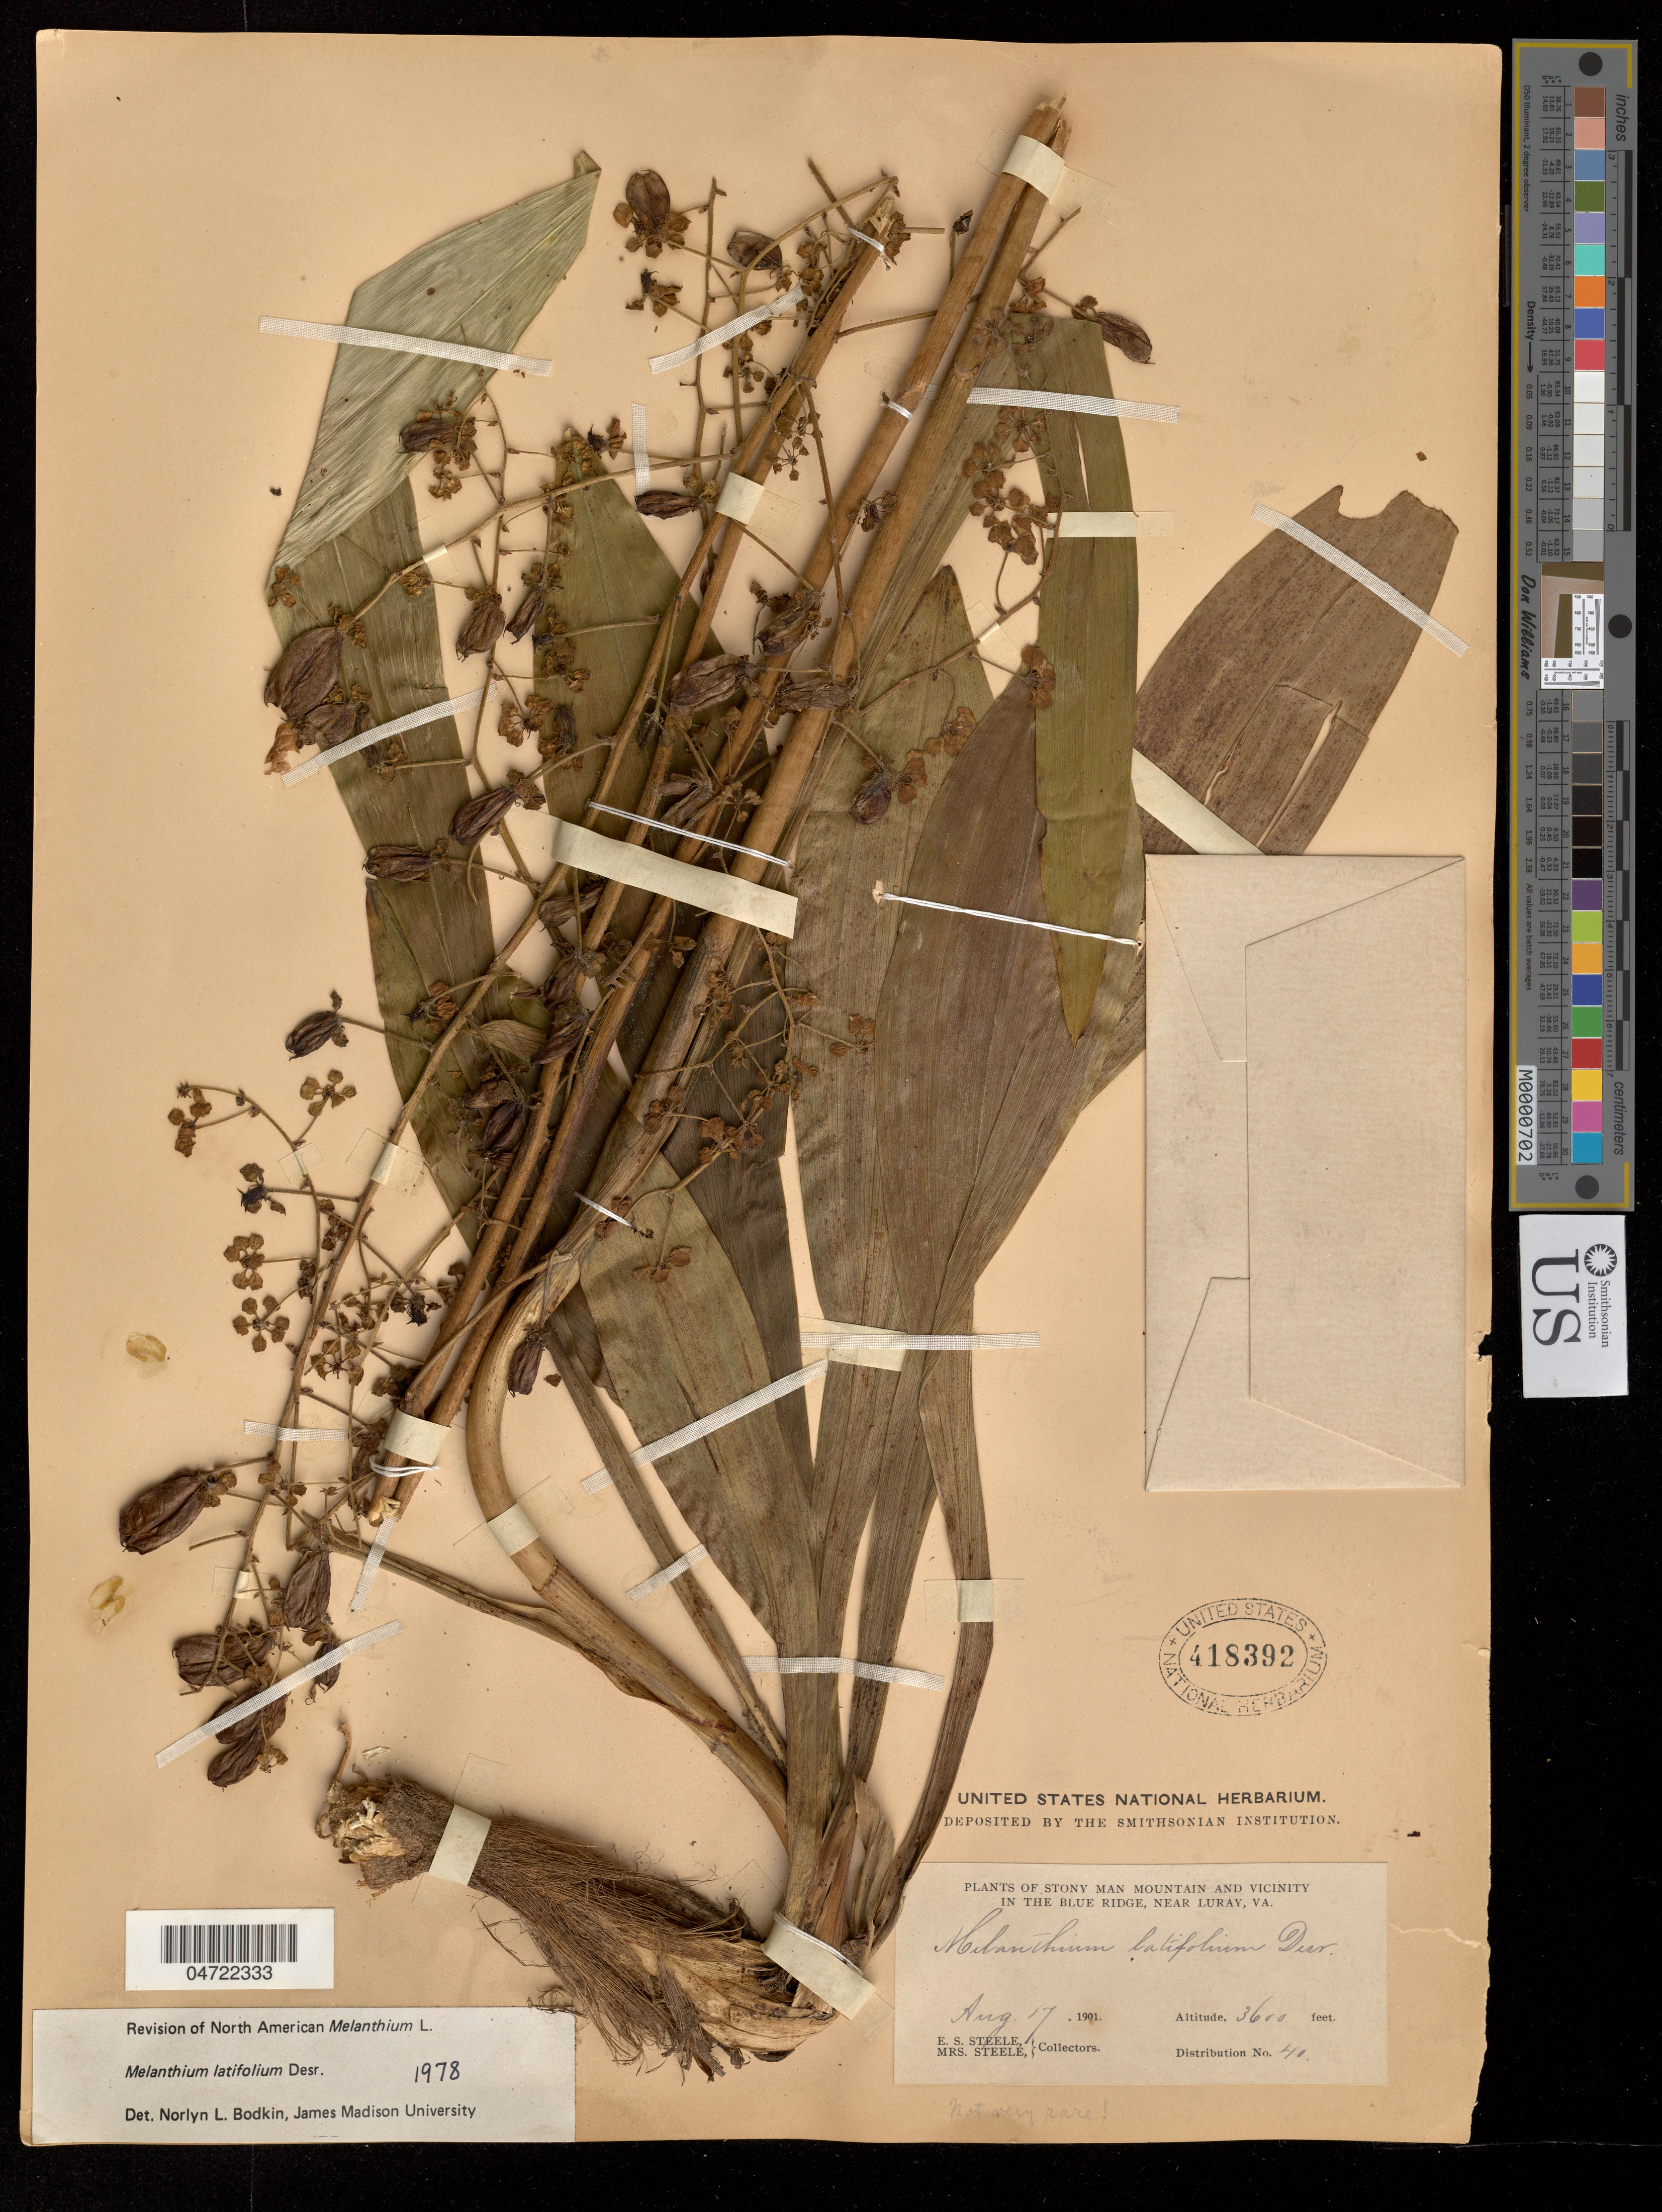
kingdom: Plantae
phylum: Tracheophyta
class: Liliopsida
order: Liliales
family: Melanthiaceae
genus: Melanthium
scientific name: Melanthium latifolium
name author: Desr.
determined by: Bodkin, N. L.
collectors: E. Steele & Mrs. E. S. Steele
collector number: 40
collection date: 1901-08-17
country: United States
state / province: Virginia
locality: Stony Man Mountain and vicinity in the Blue Ridge, near Luray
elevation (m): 1097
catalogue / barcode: US 418392